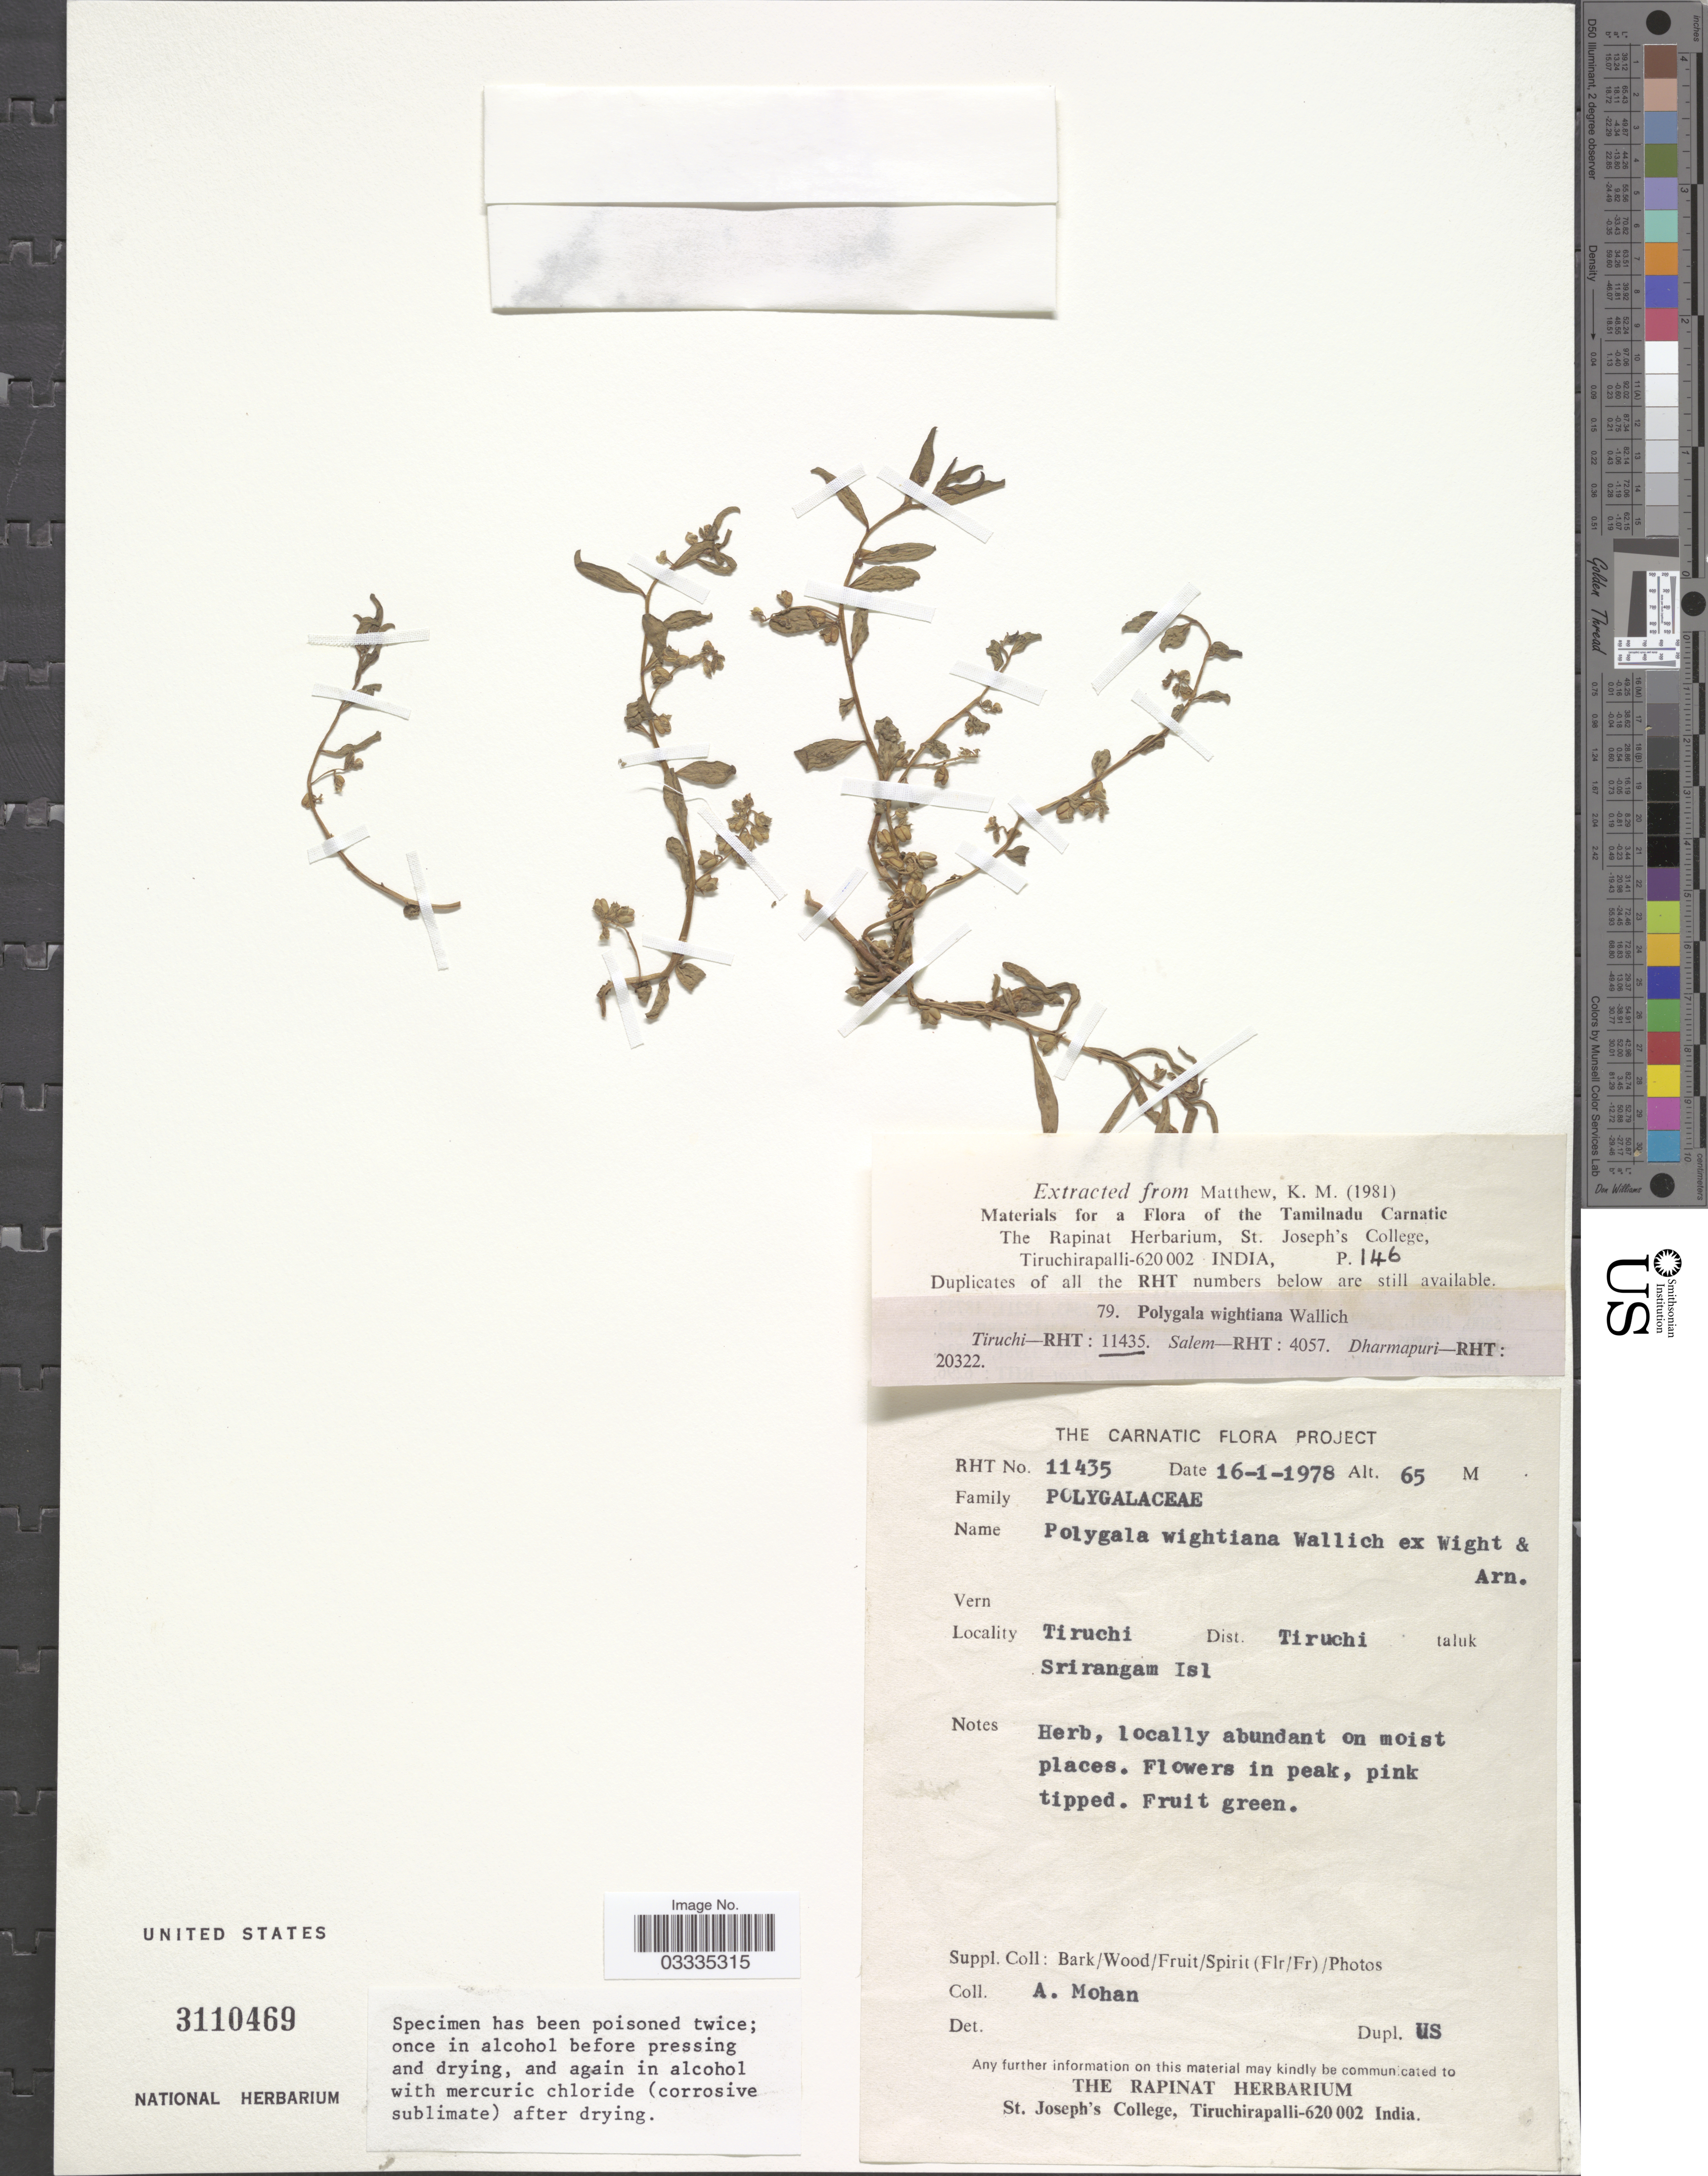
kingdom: Plantae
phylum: Tracheophyta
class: Magnoliopsida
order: Fabales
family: Polygalaceae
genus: Polygala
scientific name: Polygala wightiana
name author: Wall. ex Wight & Arn.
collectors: A. Mohan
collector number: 11435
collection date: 1978-01-16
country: India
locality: Tiruchi Dist. Tiruchi taluk Srirangam Isl.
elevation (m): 65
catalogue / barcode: US 3110469